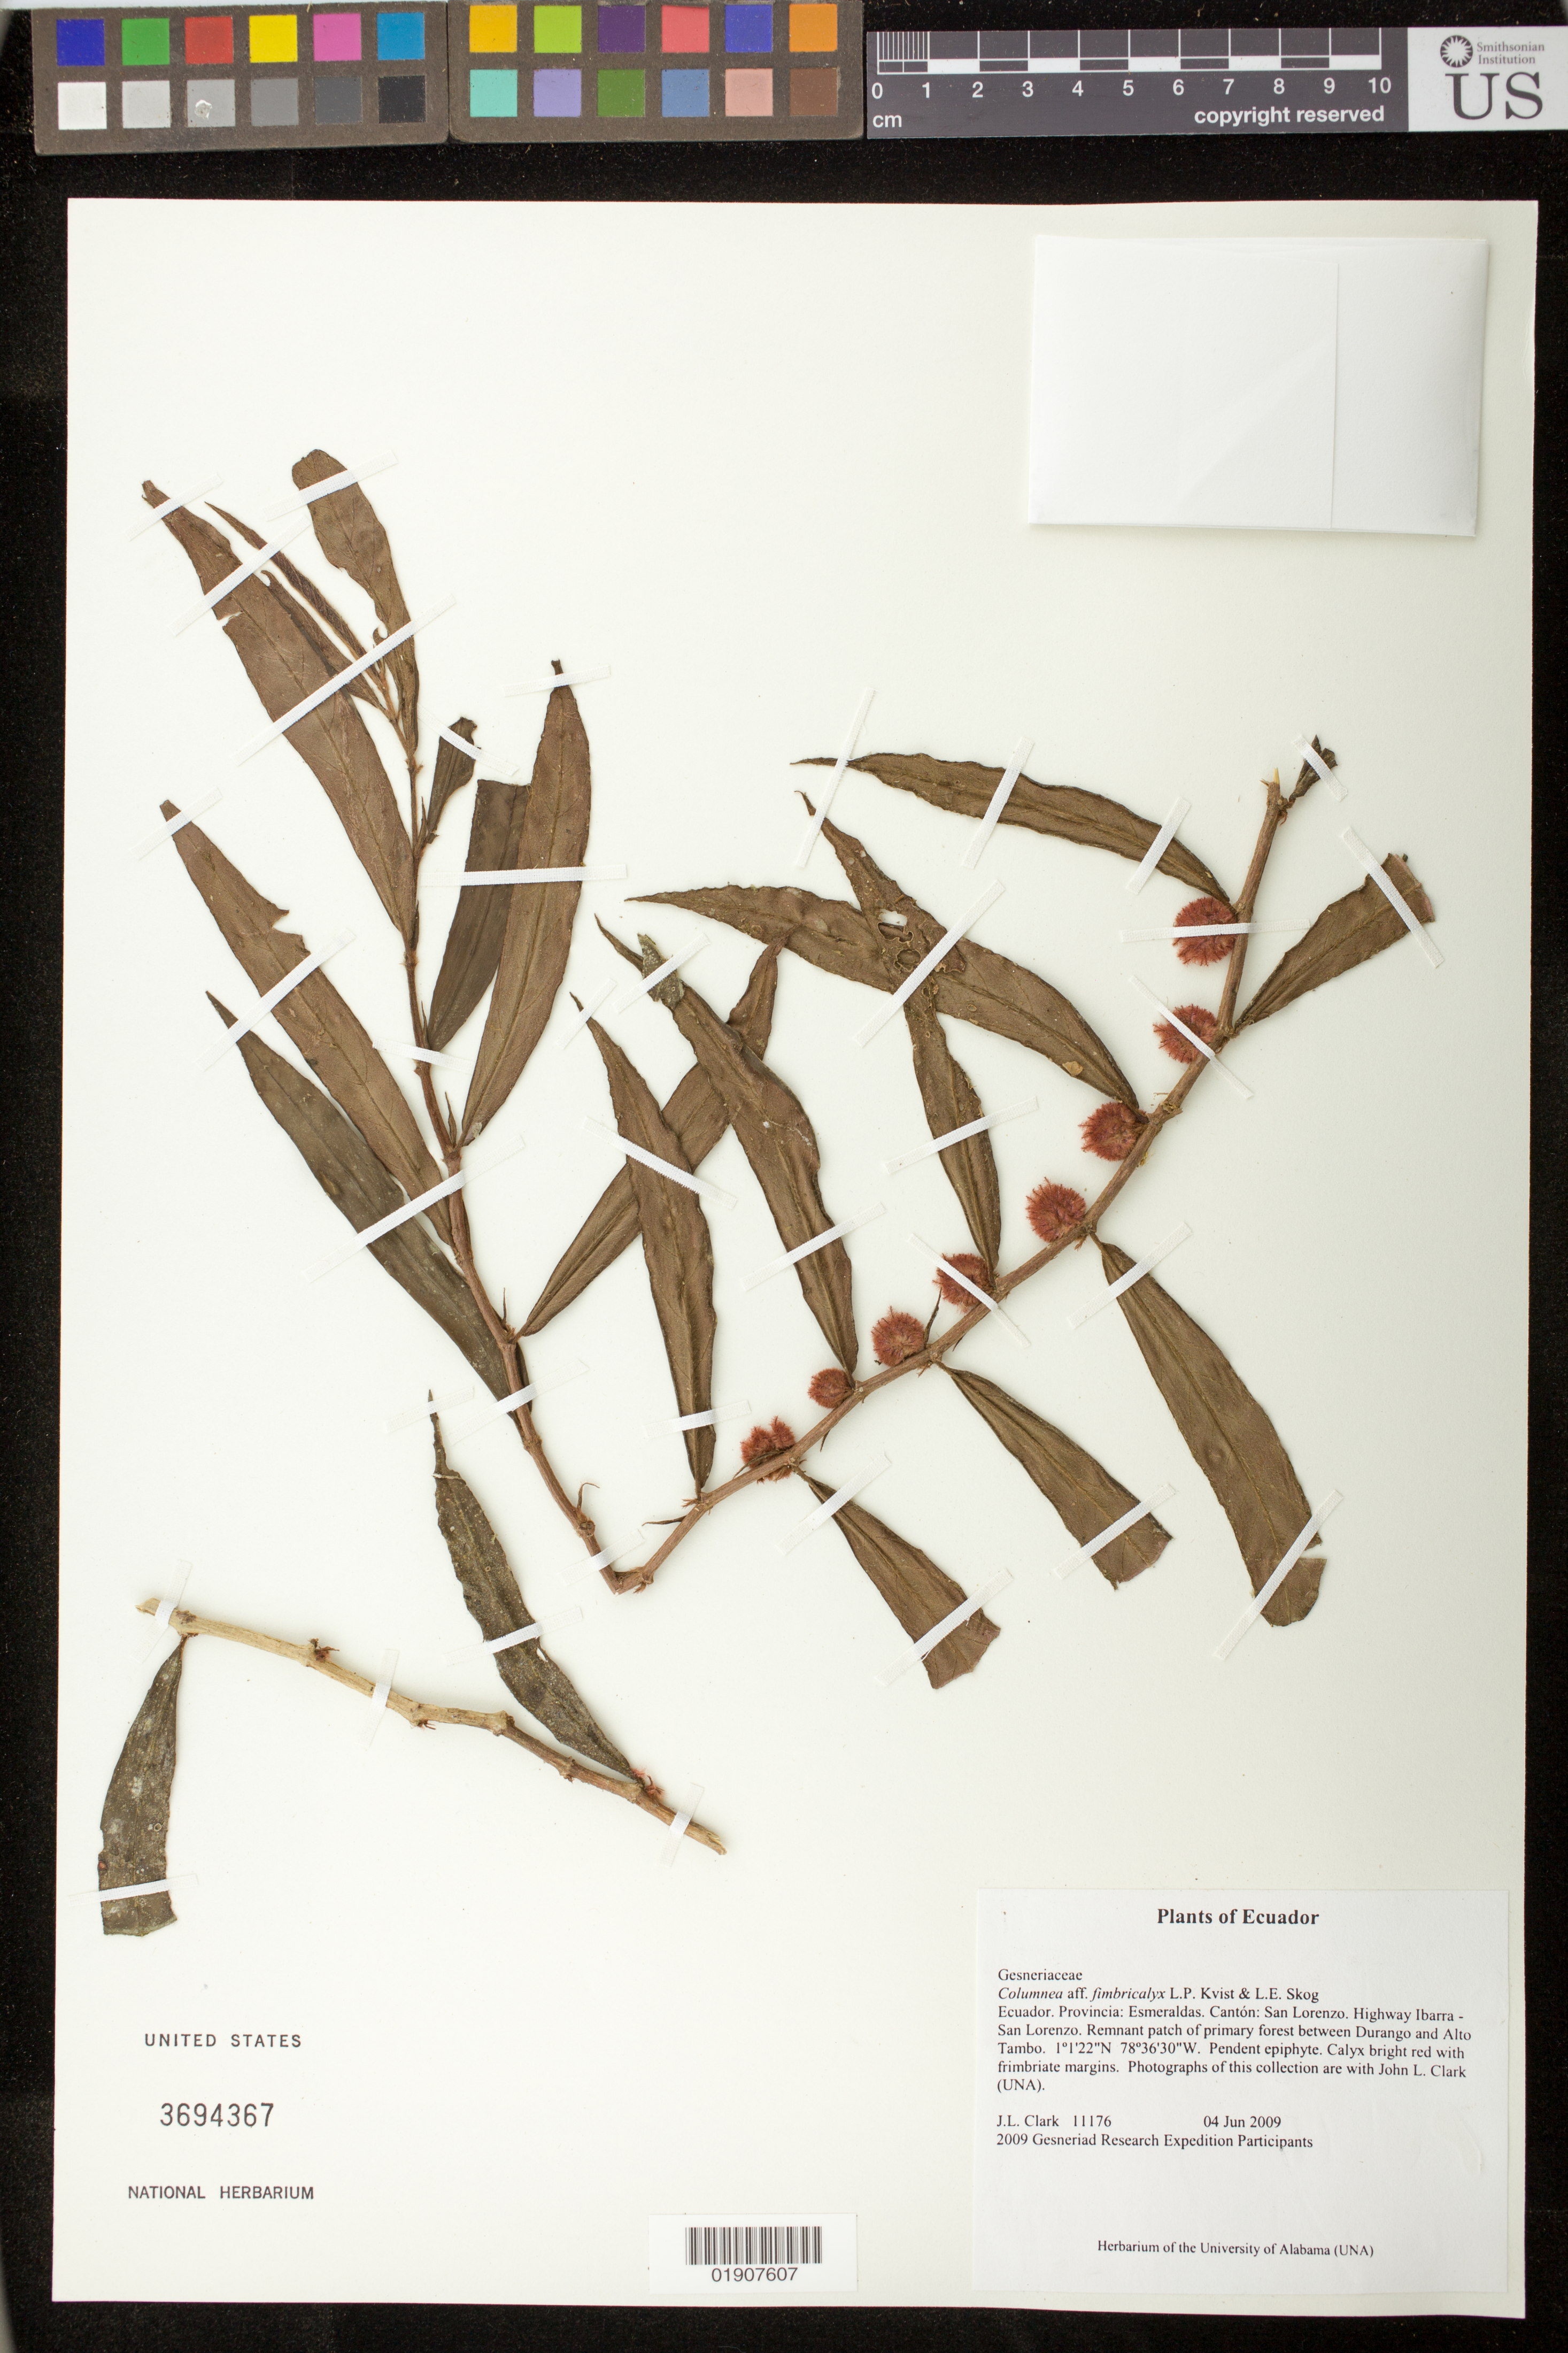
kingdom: Plantae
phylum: Tracheophyta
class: Magnoliopsida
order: Lamiales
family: Gesneriaceae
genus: Columnea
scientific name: Columnea fimbricalyx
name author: L.P. Kvist & L.E. Skog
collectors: J. L. Clark & 2009 Gesneriad Research Expedition Participants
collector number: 11176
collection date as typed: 04 Jun 2009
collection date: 2009-06-04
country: Ecuador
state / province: Esmeraldas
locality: Provincia: Esmeraldas. Cantón: San Lorenzo. Highway Ibarra - San Lorenzo. Remnant patch of primary forest between Durango and Alto Tambo.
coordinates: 1 01 22 N, 78 36 30 W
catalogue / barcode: US 3694367